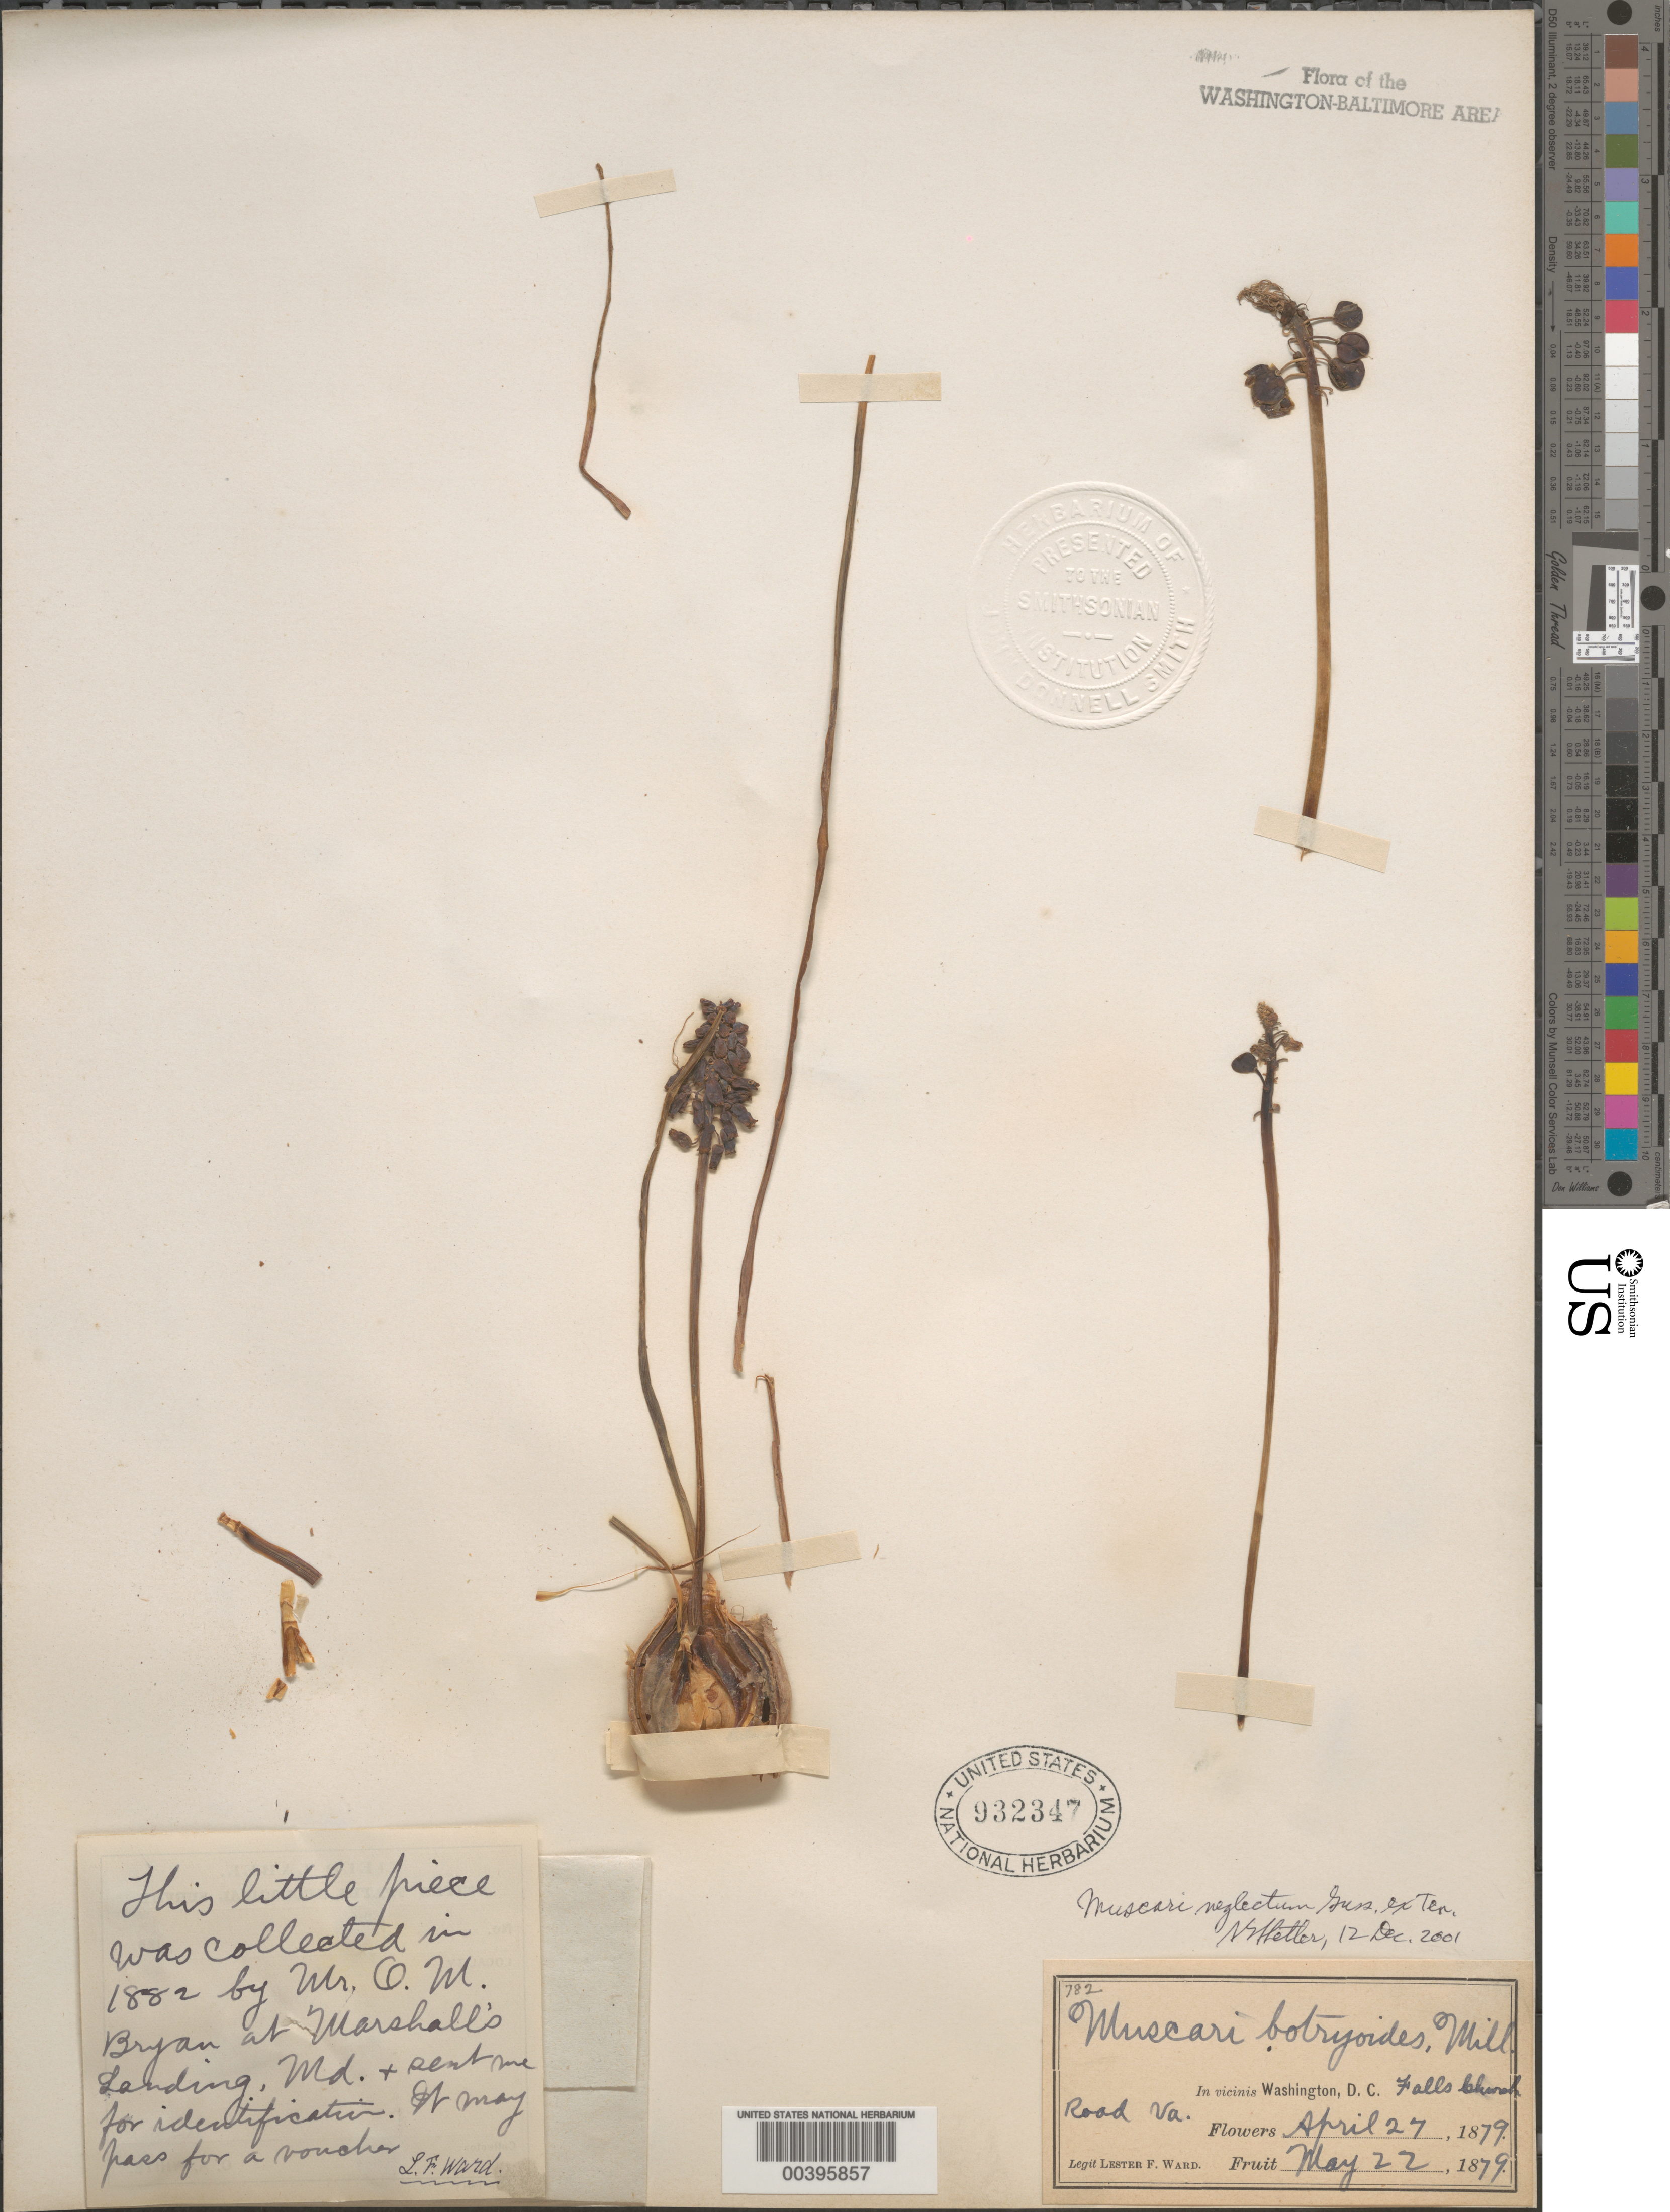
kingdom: Plantae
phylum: Tracheophyta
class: Liliopsida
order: Asparagales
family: Asparagaceae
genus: Muscari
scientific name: Muscari neglectum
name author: Gussone ex Ten.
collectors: L. F. Ward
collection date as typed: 27 Apr 1879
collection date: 1879-04-27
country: United States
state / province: Virginia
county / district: City of Falls Church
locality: Falls Church Road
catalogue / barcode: US 932347